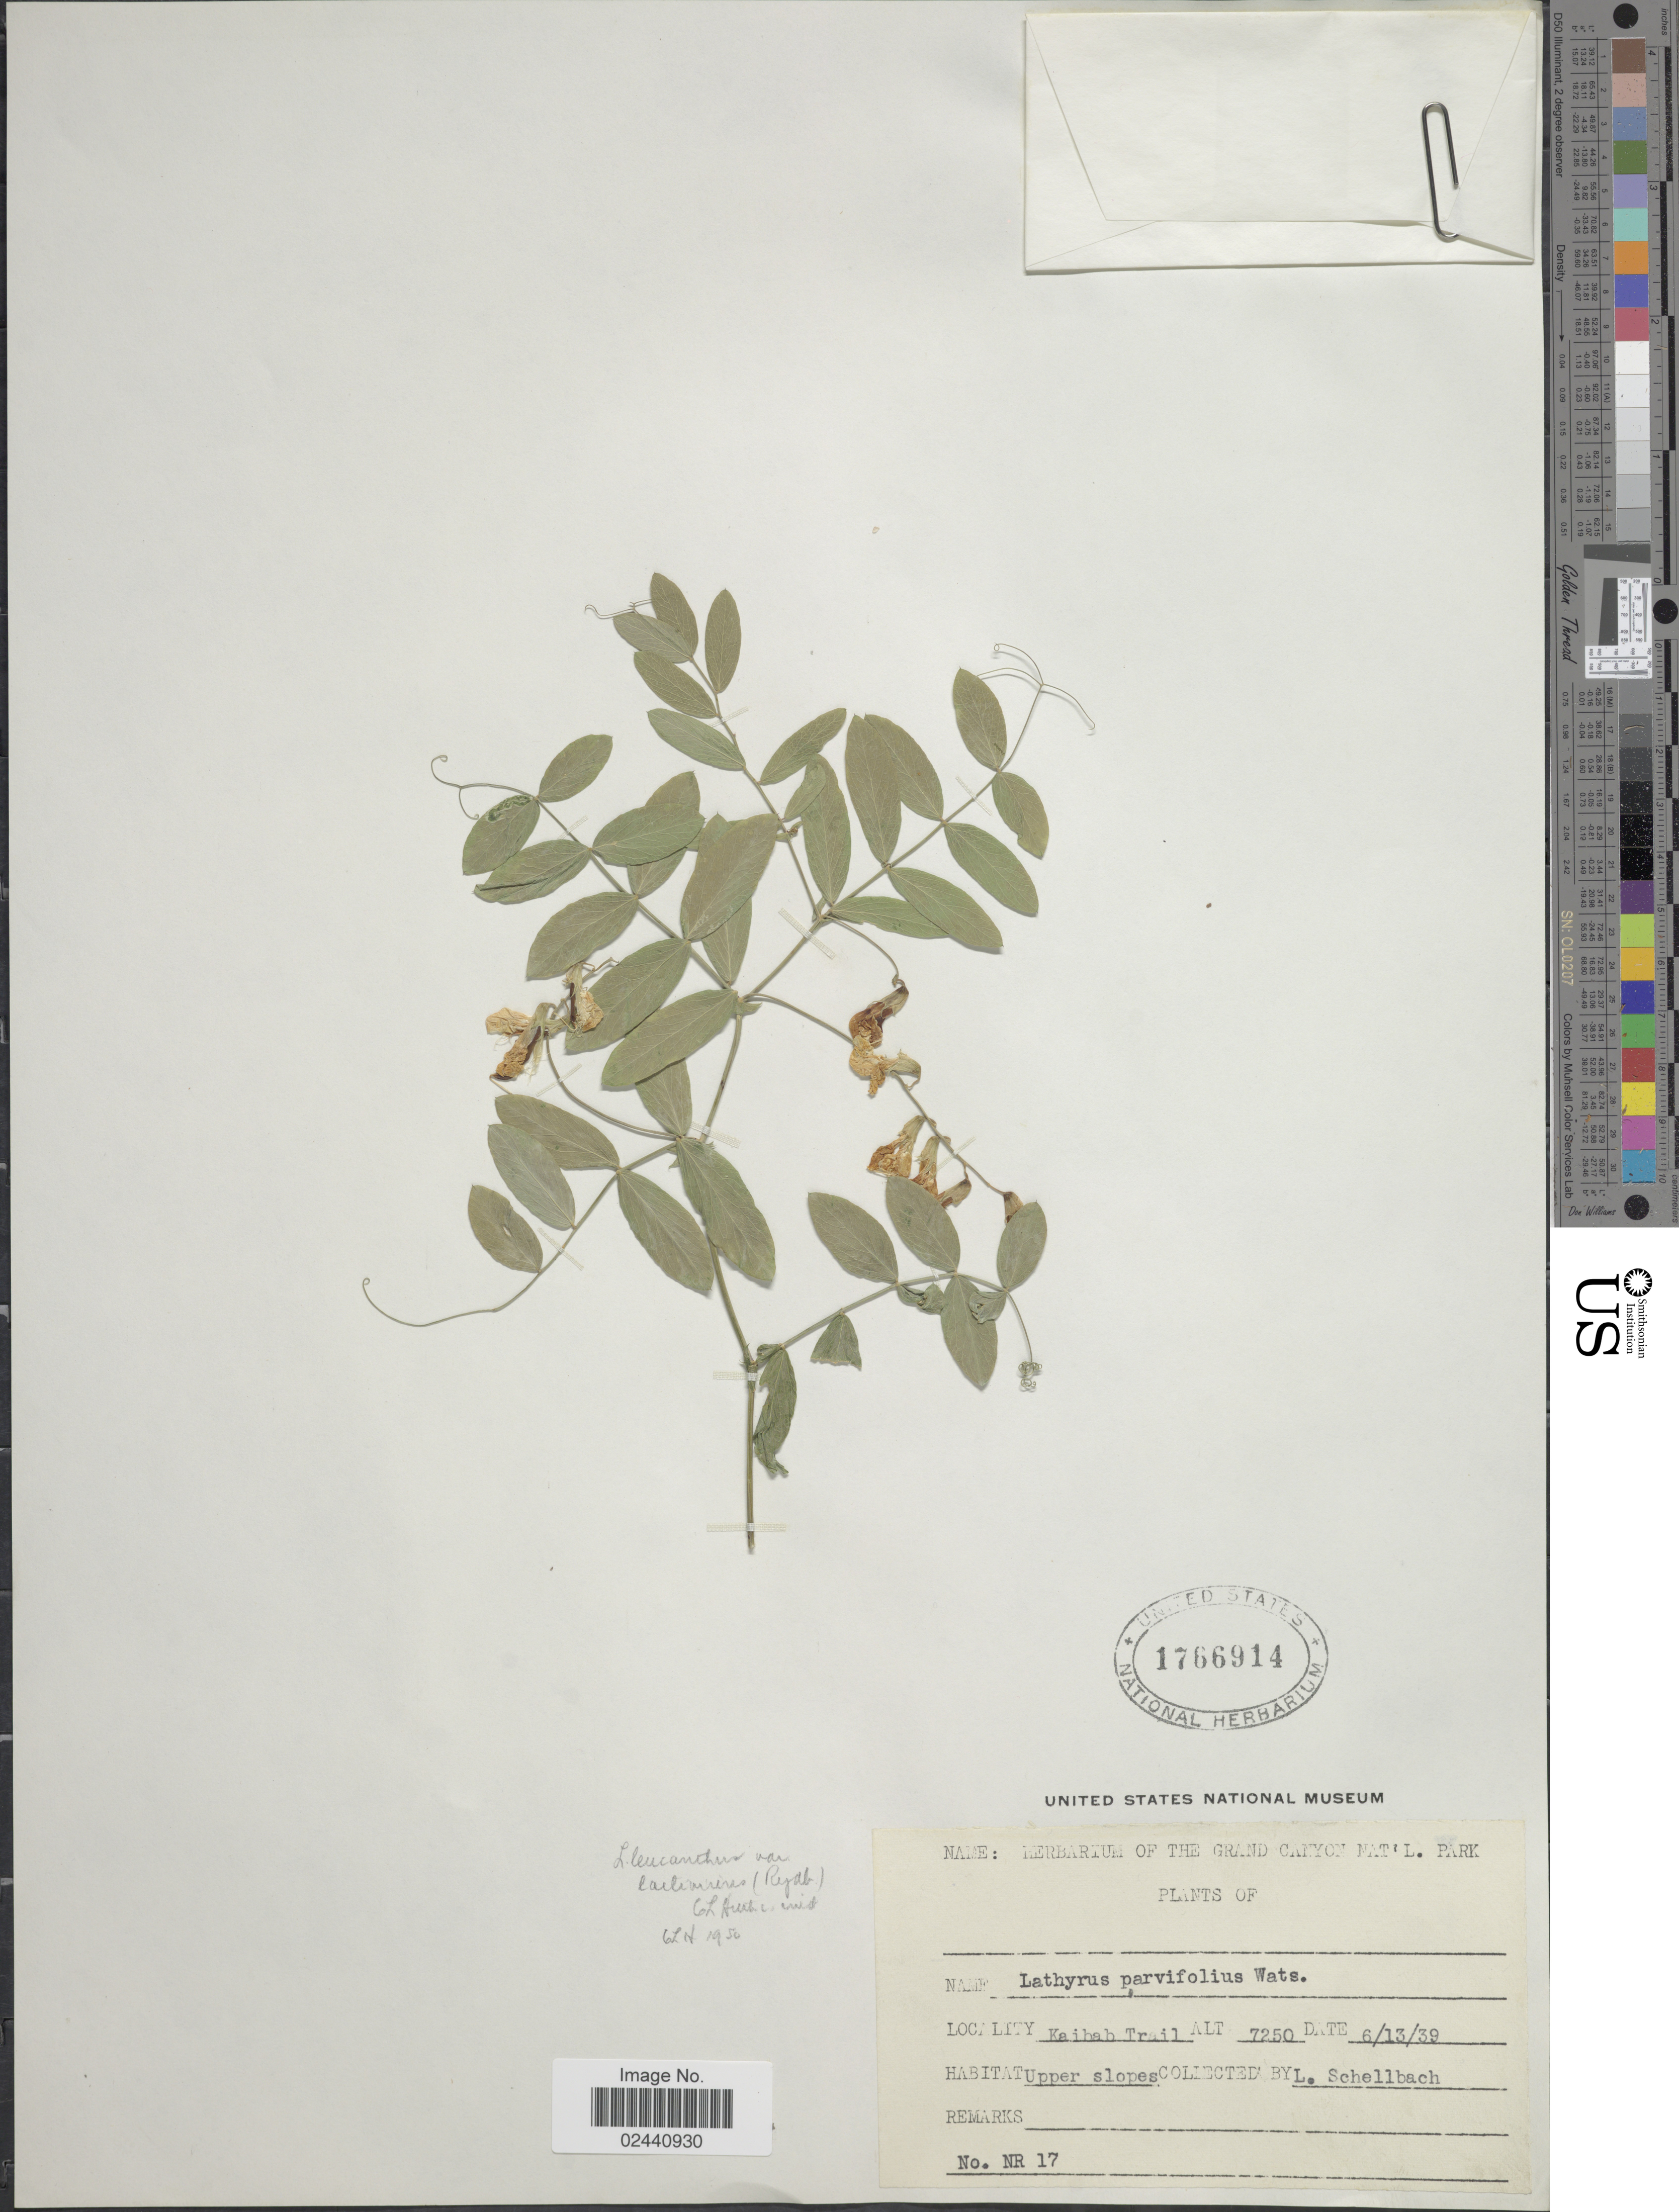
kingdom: Plantae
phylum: Tracheophyta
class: Magnoliopsida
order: Fabales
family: Fabaceae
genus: Lathyrus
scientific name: Lathyrus leucanthus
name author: Rydb.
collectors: L. Schellbach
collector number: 17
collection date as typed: Transcribed d/m/y: 13/6/39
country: United States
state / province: Arizona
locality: Kaibab Trail, Grand Canyon National Park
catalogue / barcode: US 1766914